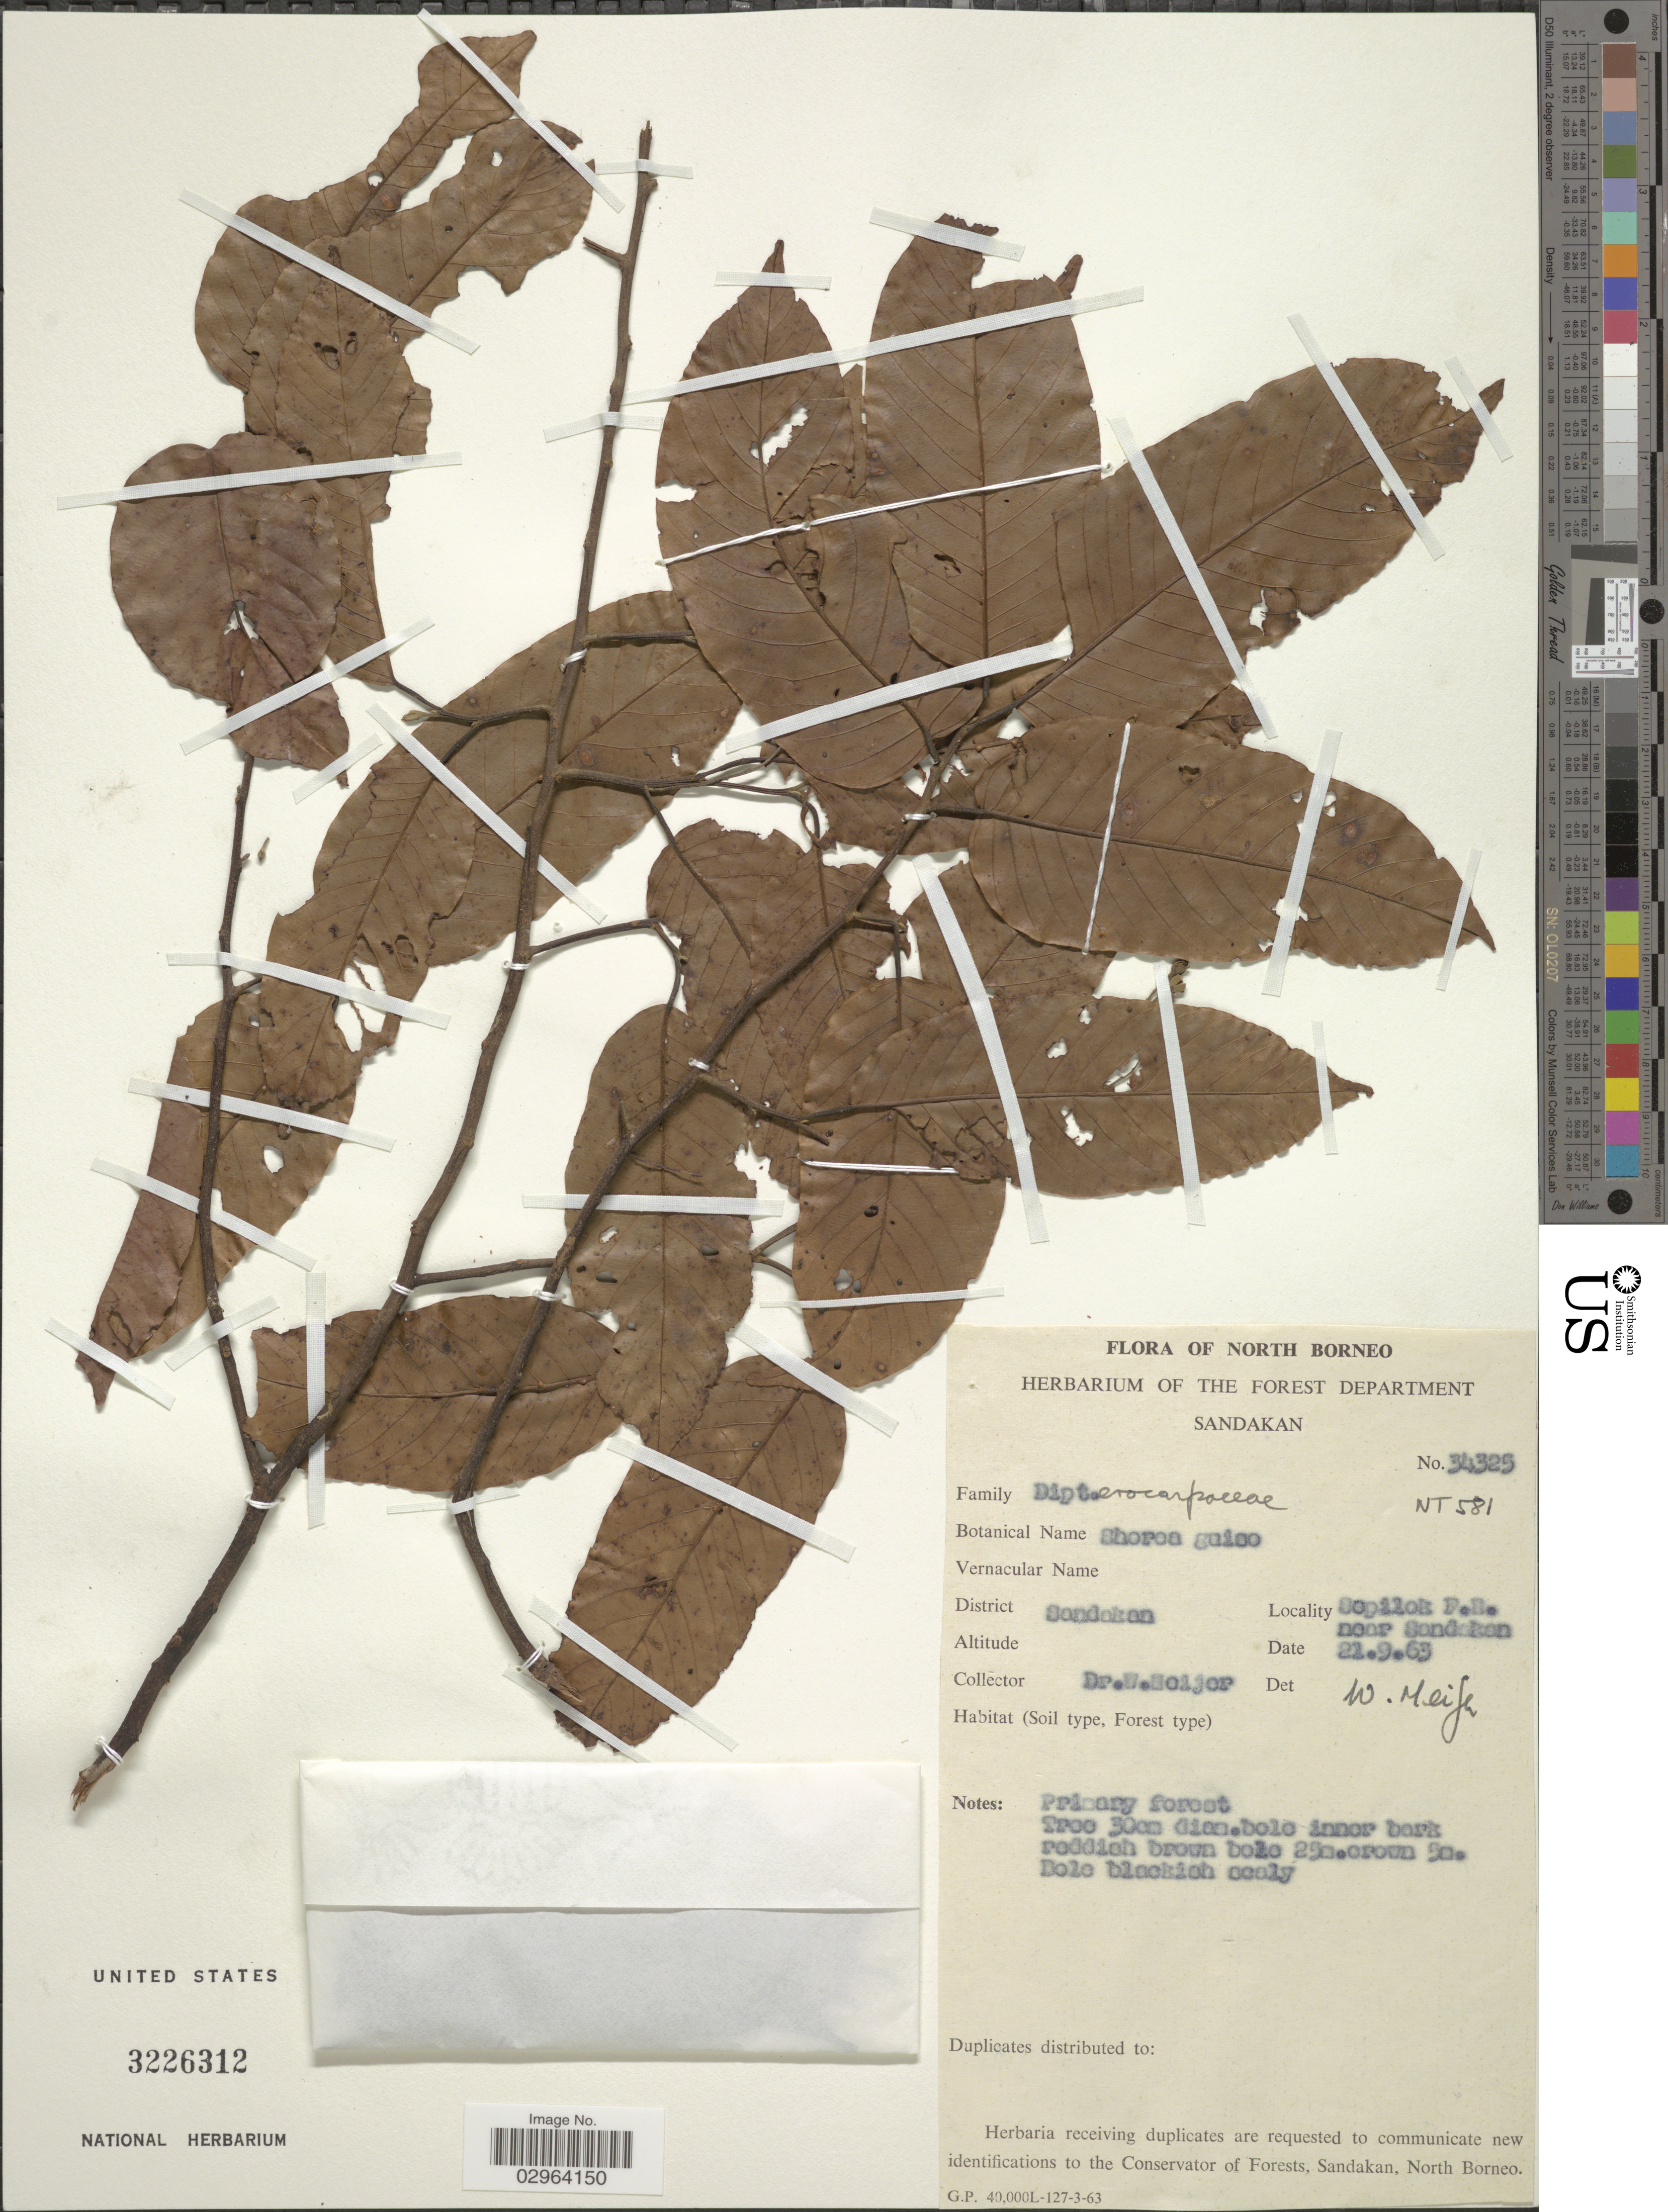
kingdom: Plantae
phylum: Tracheophyta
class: Magnoliopsida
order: Malvales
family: Dipterocarpaceae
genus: Shorea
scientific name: Shorea guiso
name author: (Blanco) Blume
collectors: W. Meijer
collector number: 34325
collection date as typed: Transcribed d/m/y: 21/9/63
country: Malaysia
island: Borneo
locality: North Borneo. District Sandakan. Sepilok F.R. near Sandakan.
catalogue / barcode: US 3226312